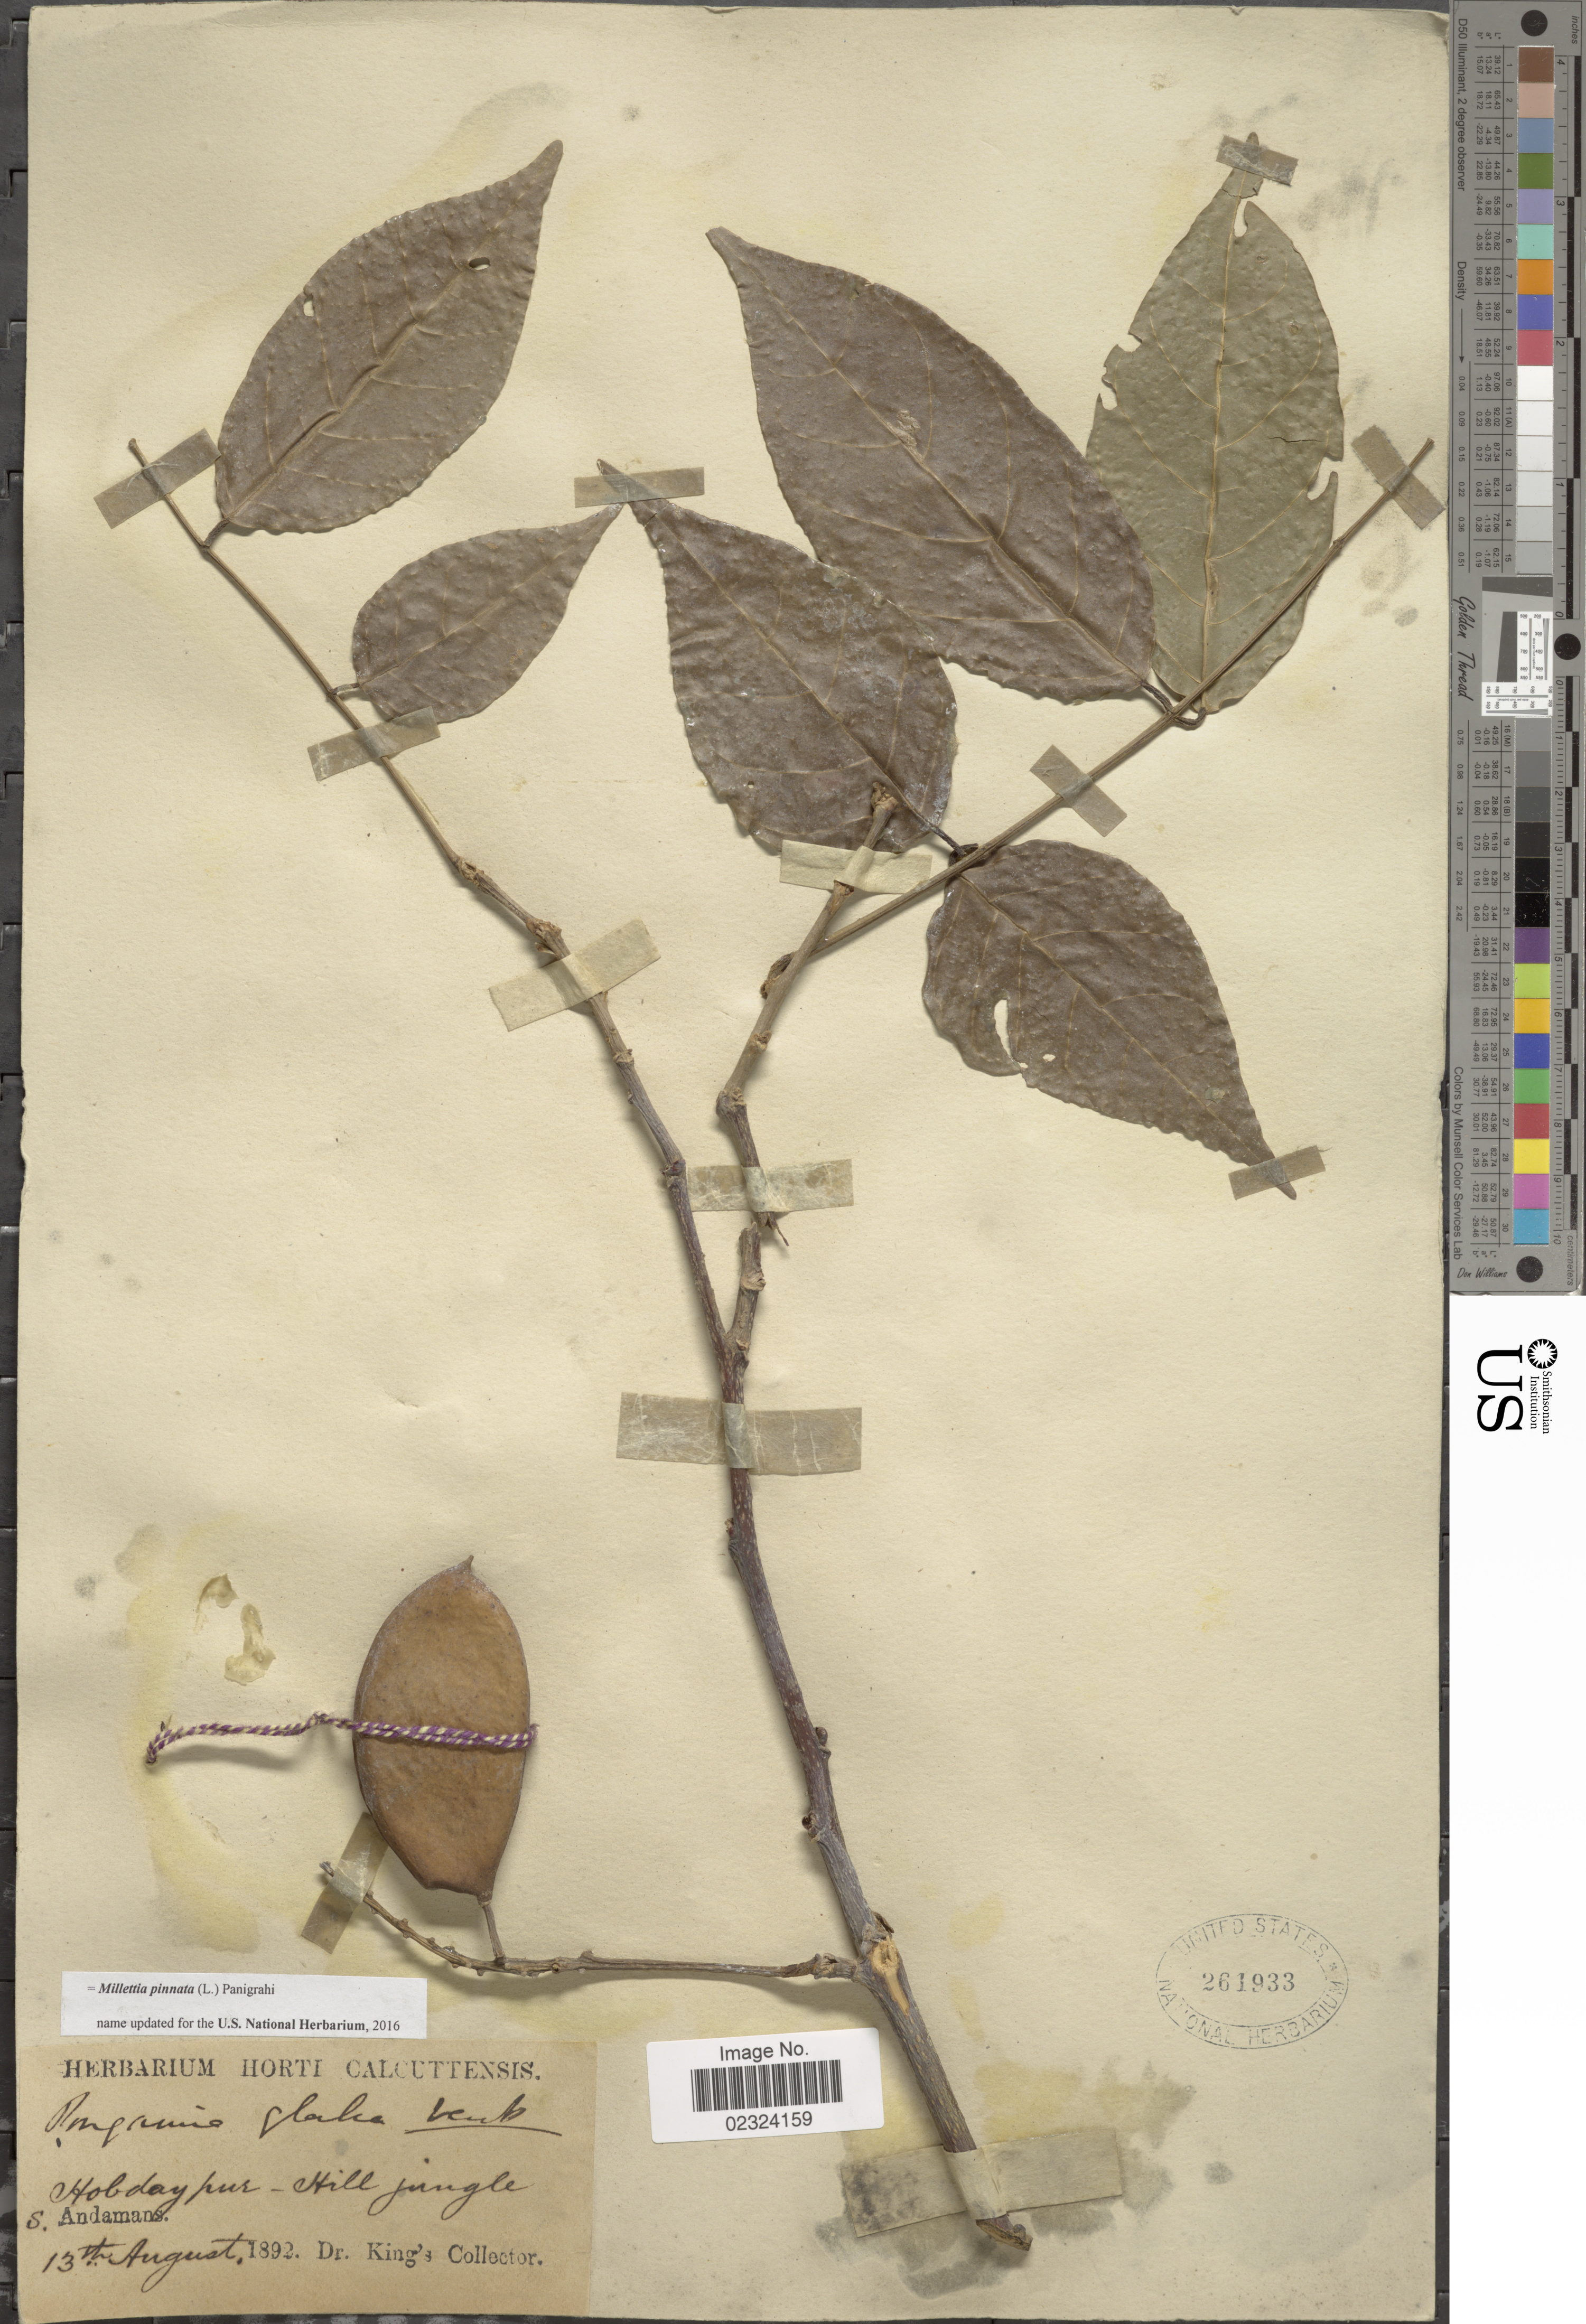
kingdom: Plantae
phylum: Tracheophyta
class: Magnoliopsida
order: Fabales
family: Fabaceae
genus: Millettia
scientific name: Millettia pinnata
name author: (L.) Panigrahi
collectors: Dr. King's collector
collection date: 1892-08-13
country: India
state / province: Andaman and Nicobar Islands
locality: Hobday pur - Hill jungle. S. Andamans.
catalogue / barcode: US 261933